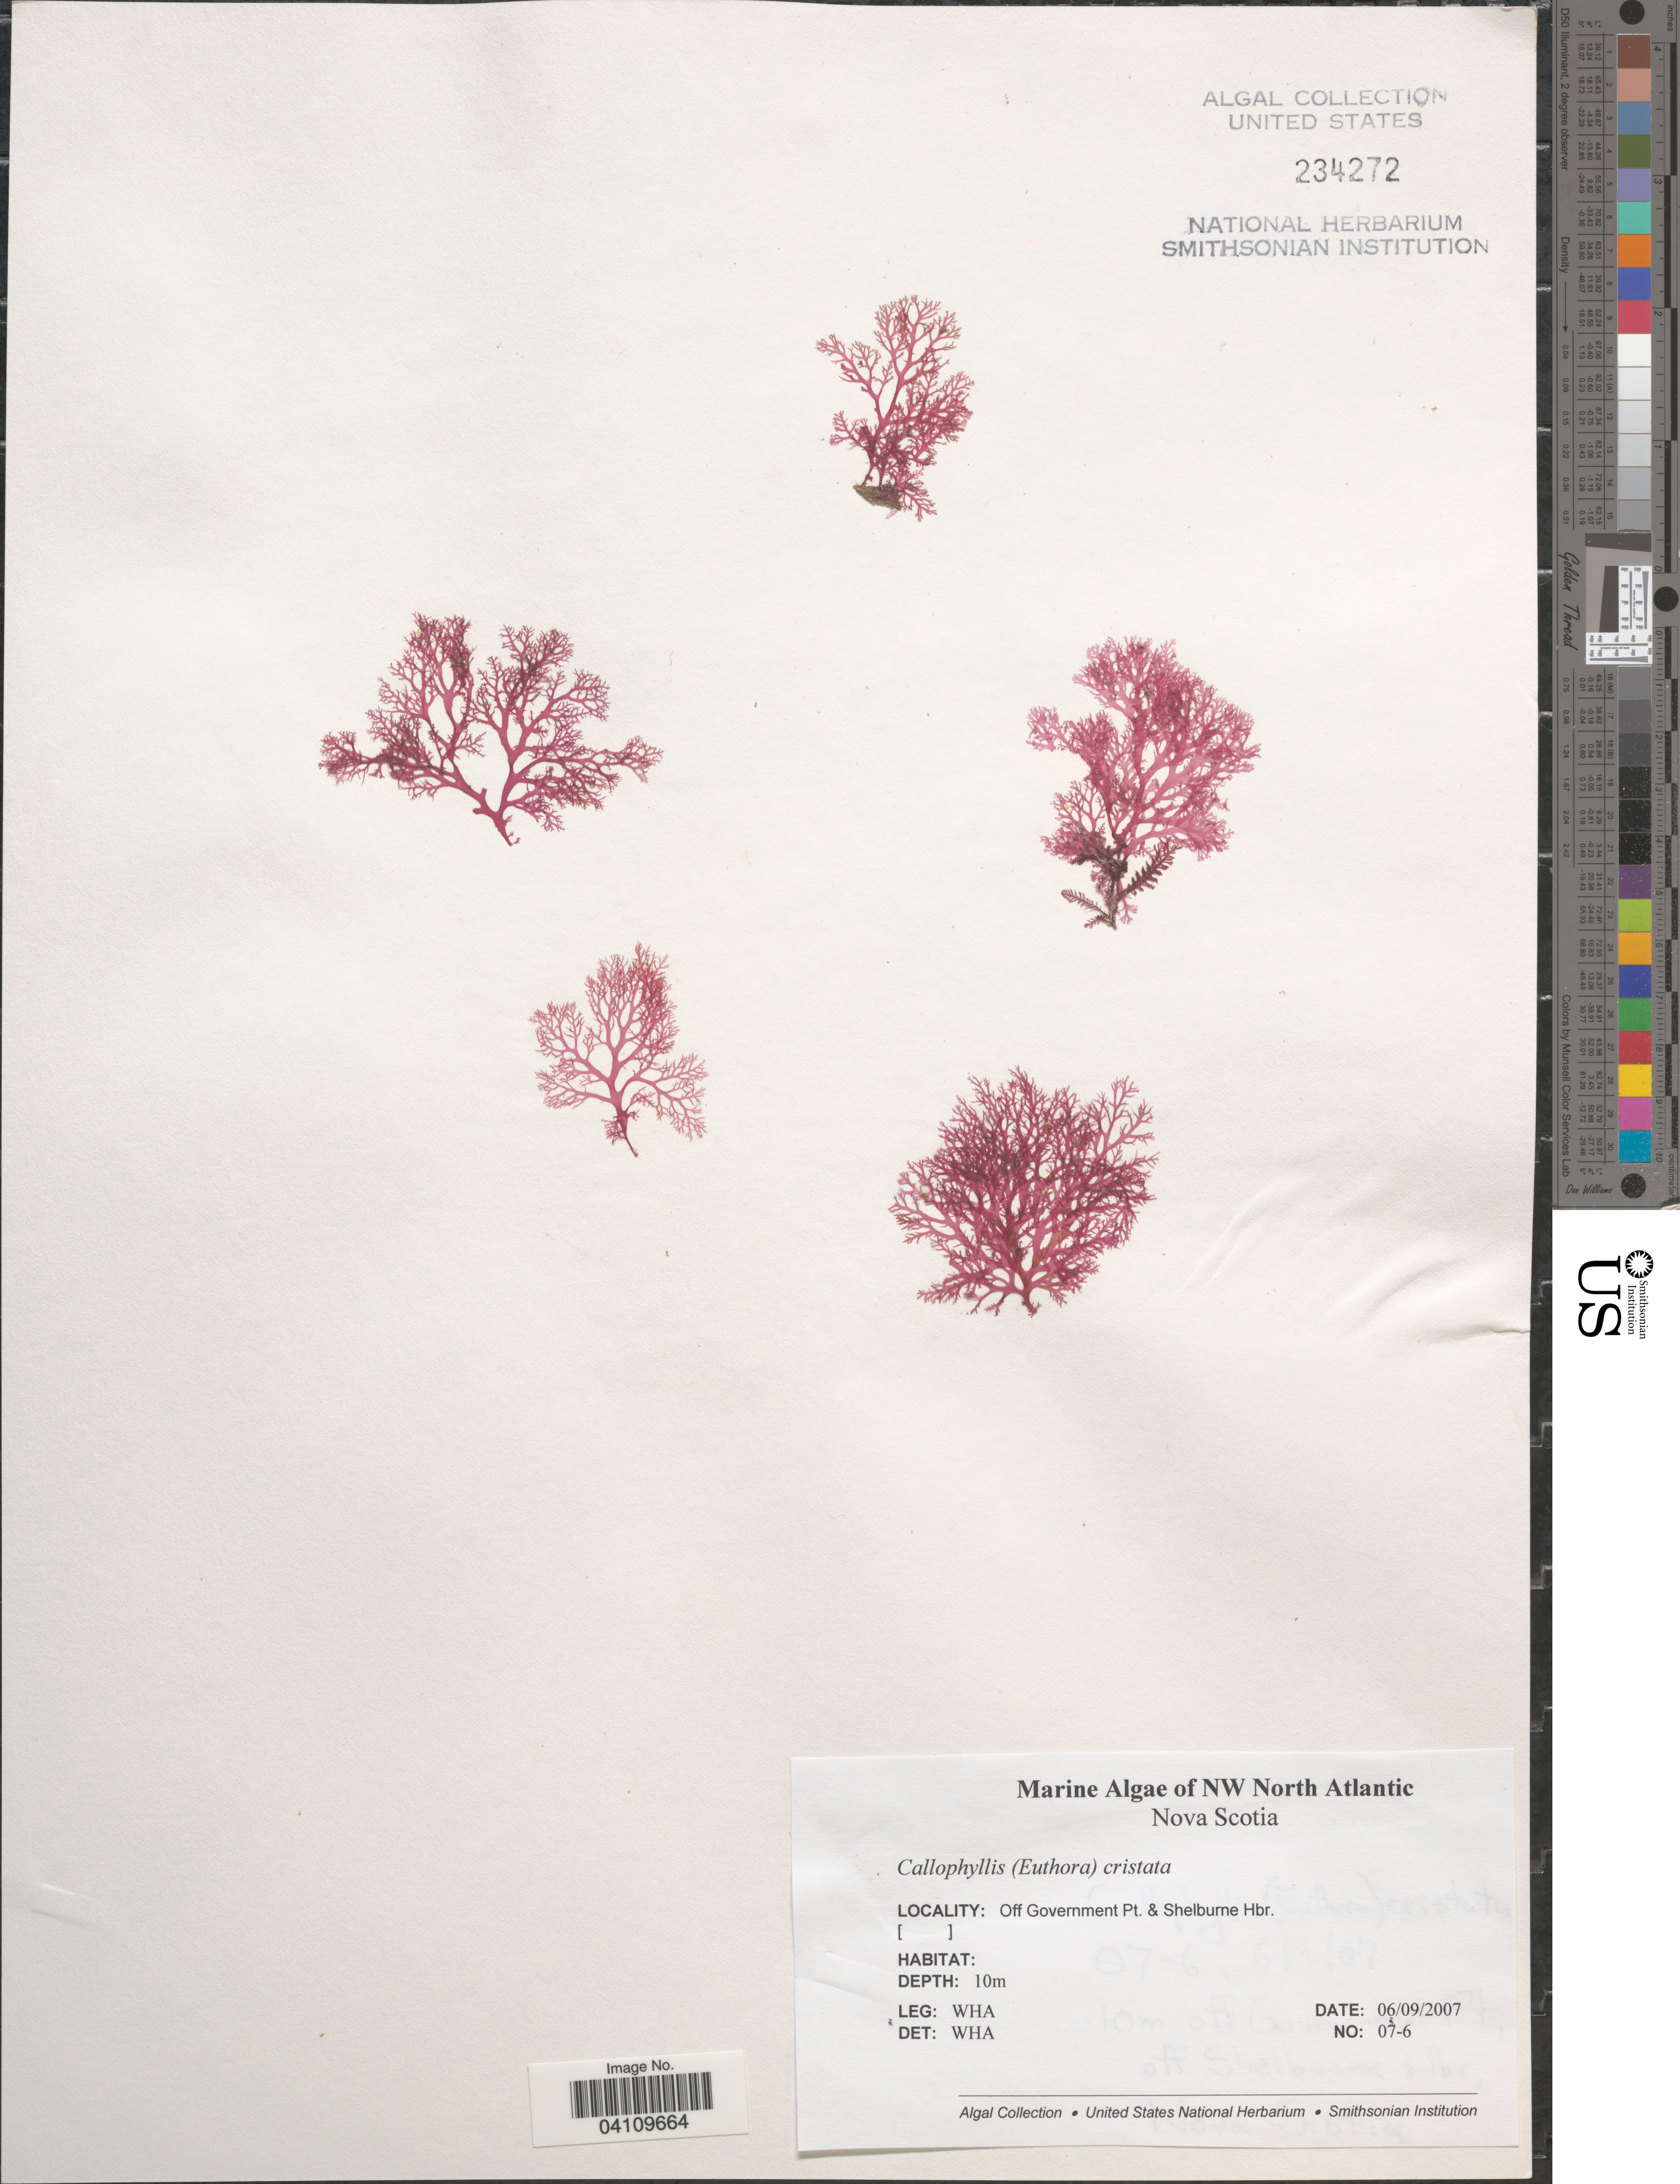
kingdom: Plantae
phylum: Rhodophyta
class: Florideophyceae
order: Gigartinales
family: Kallymeniaceae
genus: Euthora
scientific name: Euthora cristata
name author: (C. Agardh) J. Agardh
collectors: W. H. Adey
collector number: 07-6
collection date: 2007-09-06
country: Canada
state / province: Nova Scotia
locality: NW North Atlantic. Off Government Pt. & Shelburne Hbr.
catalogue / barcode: US 234272